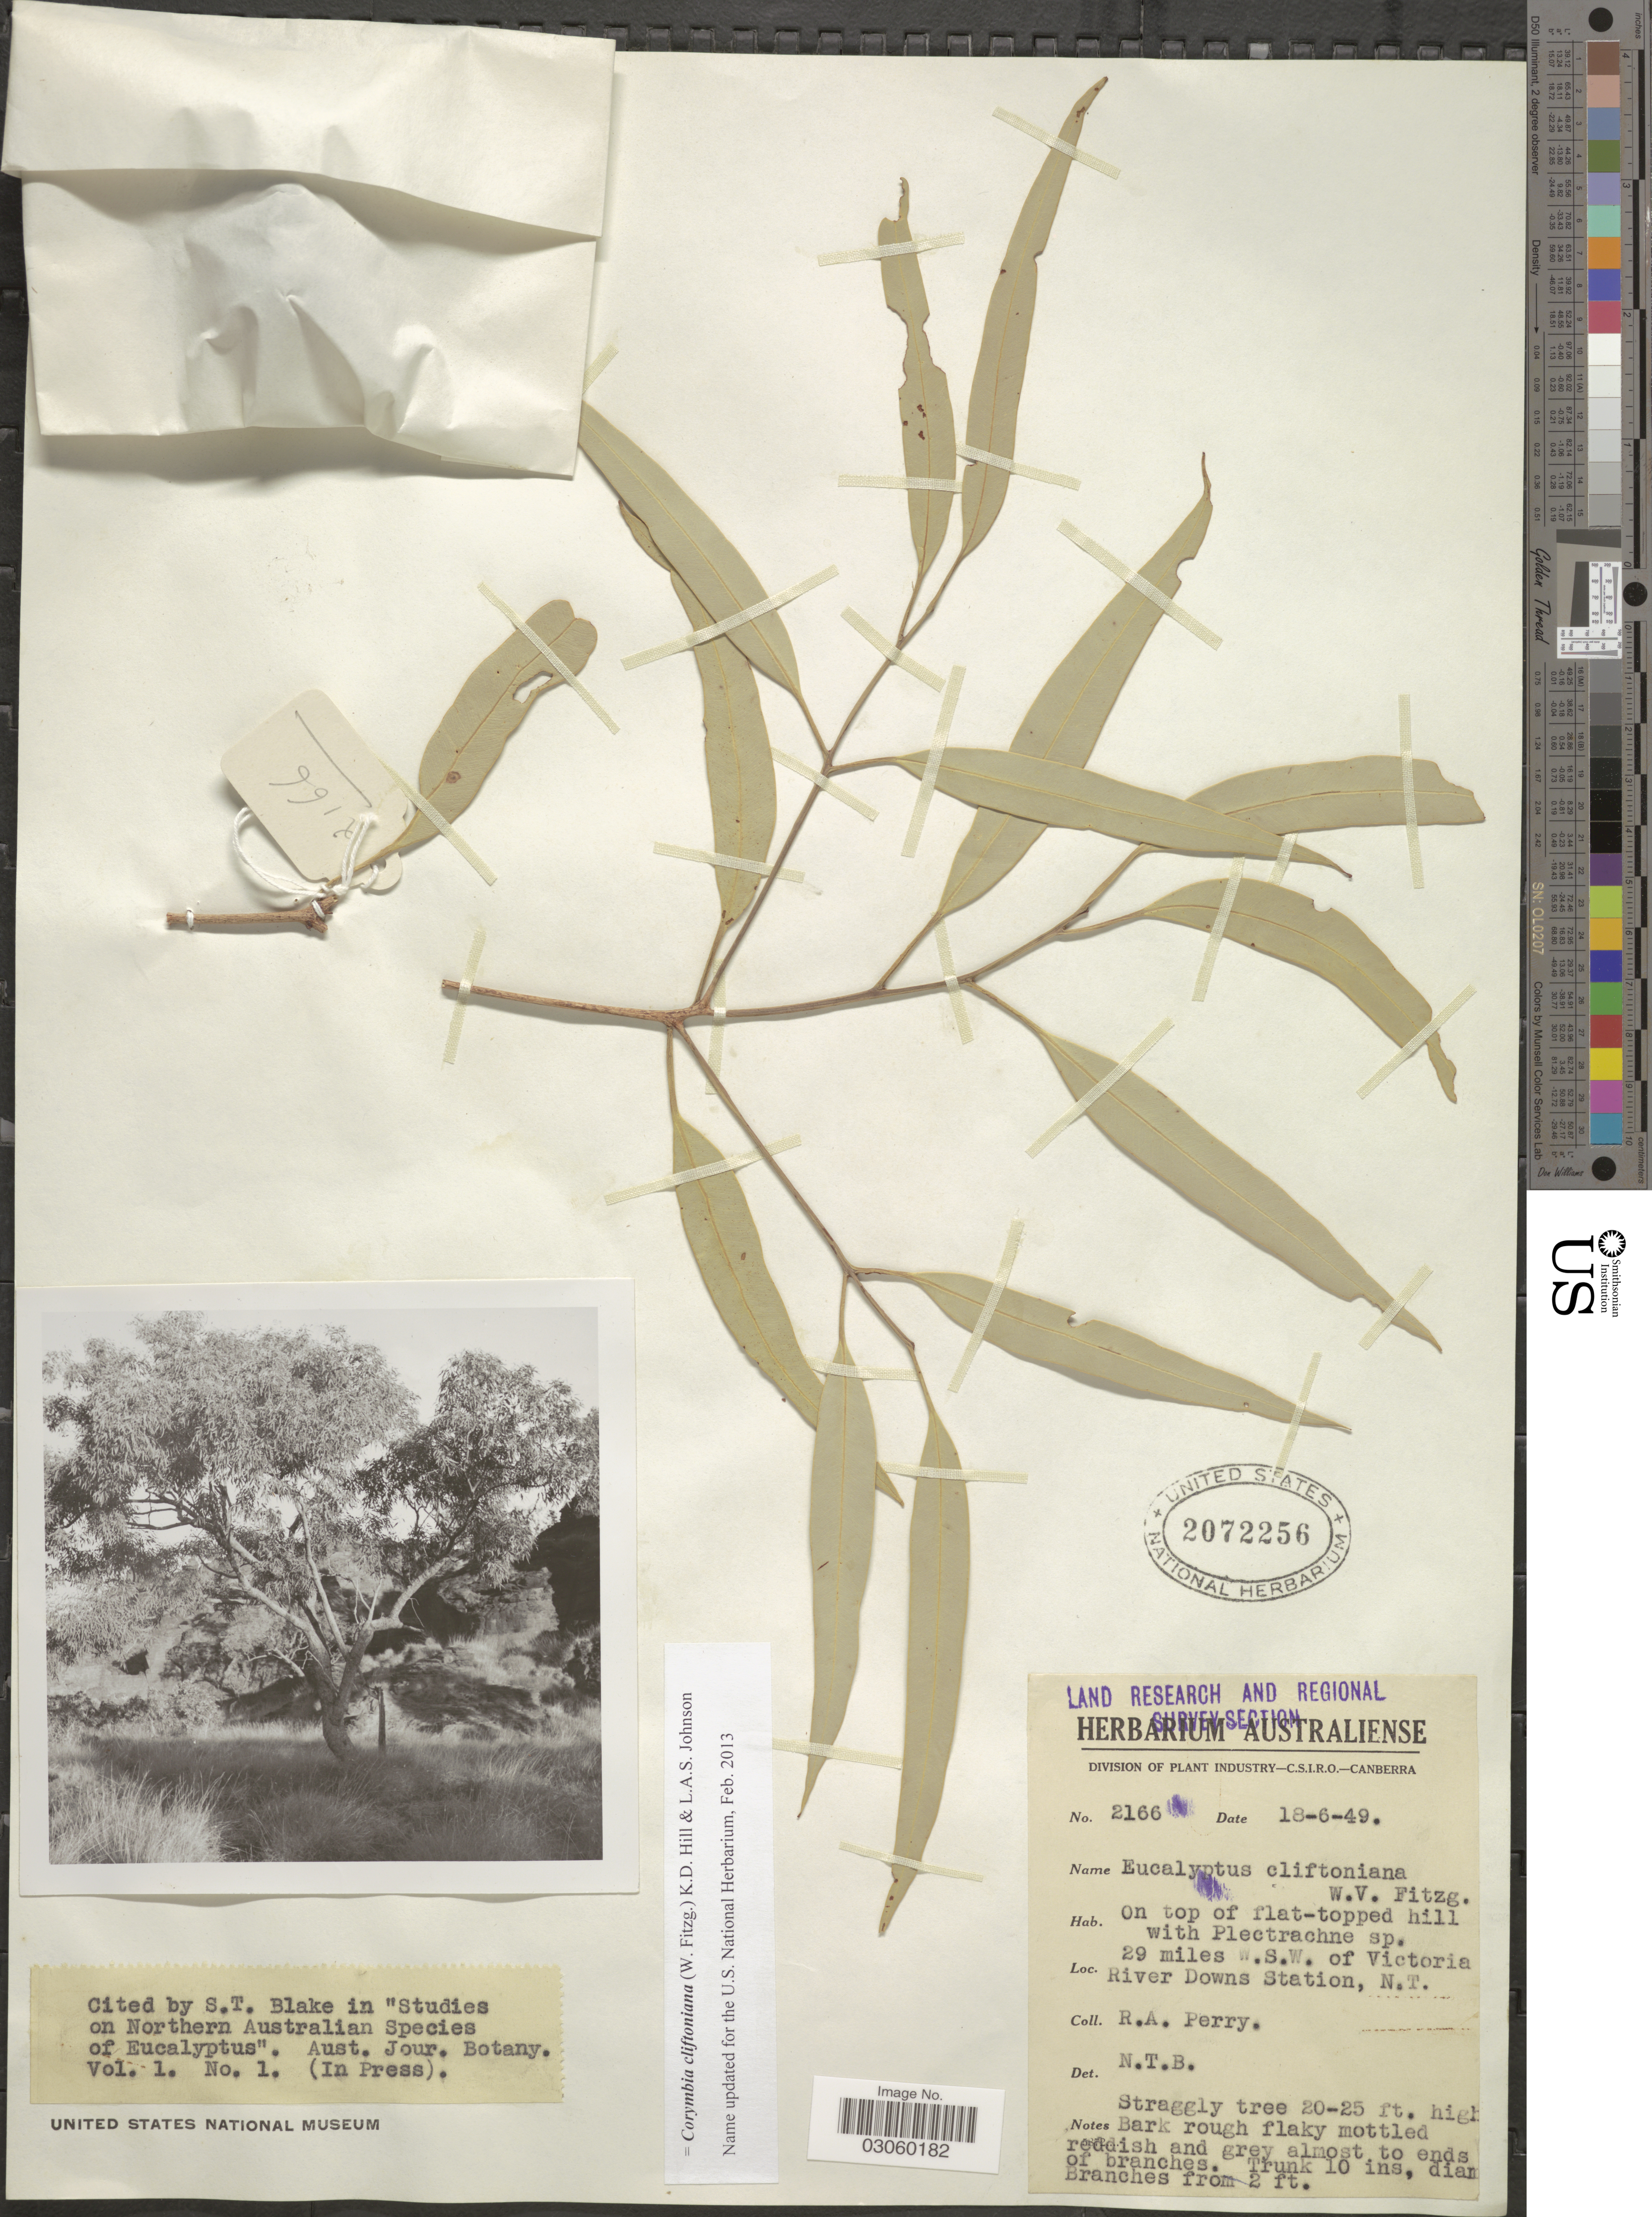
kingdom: Plantae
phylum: Tracheophyta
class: Magnoliopsida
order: Myrtales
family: Myrtaceae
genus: Corymbia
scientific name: Corymbia cliftoniana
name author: (W. Fitzg.) K.D. Hill & L.A.S. Johnson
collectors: Perry, R. A.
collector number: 2166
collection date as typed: Transcribed d/m/y: 18/6/49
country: Australia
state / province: Northern Territory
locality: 29 miles W.S.W. of Victoria River Downs Station, N.T.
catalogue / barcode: US 2072256